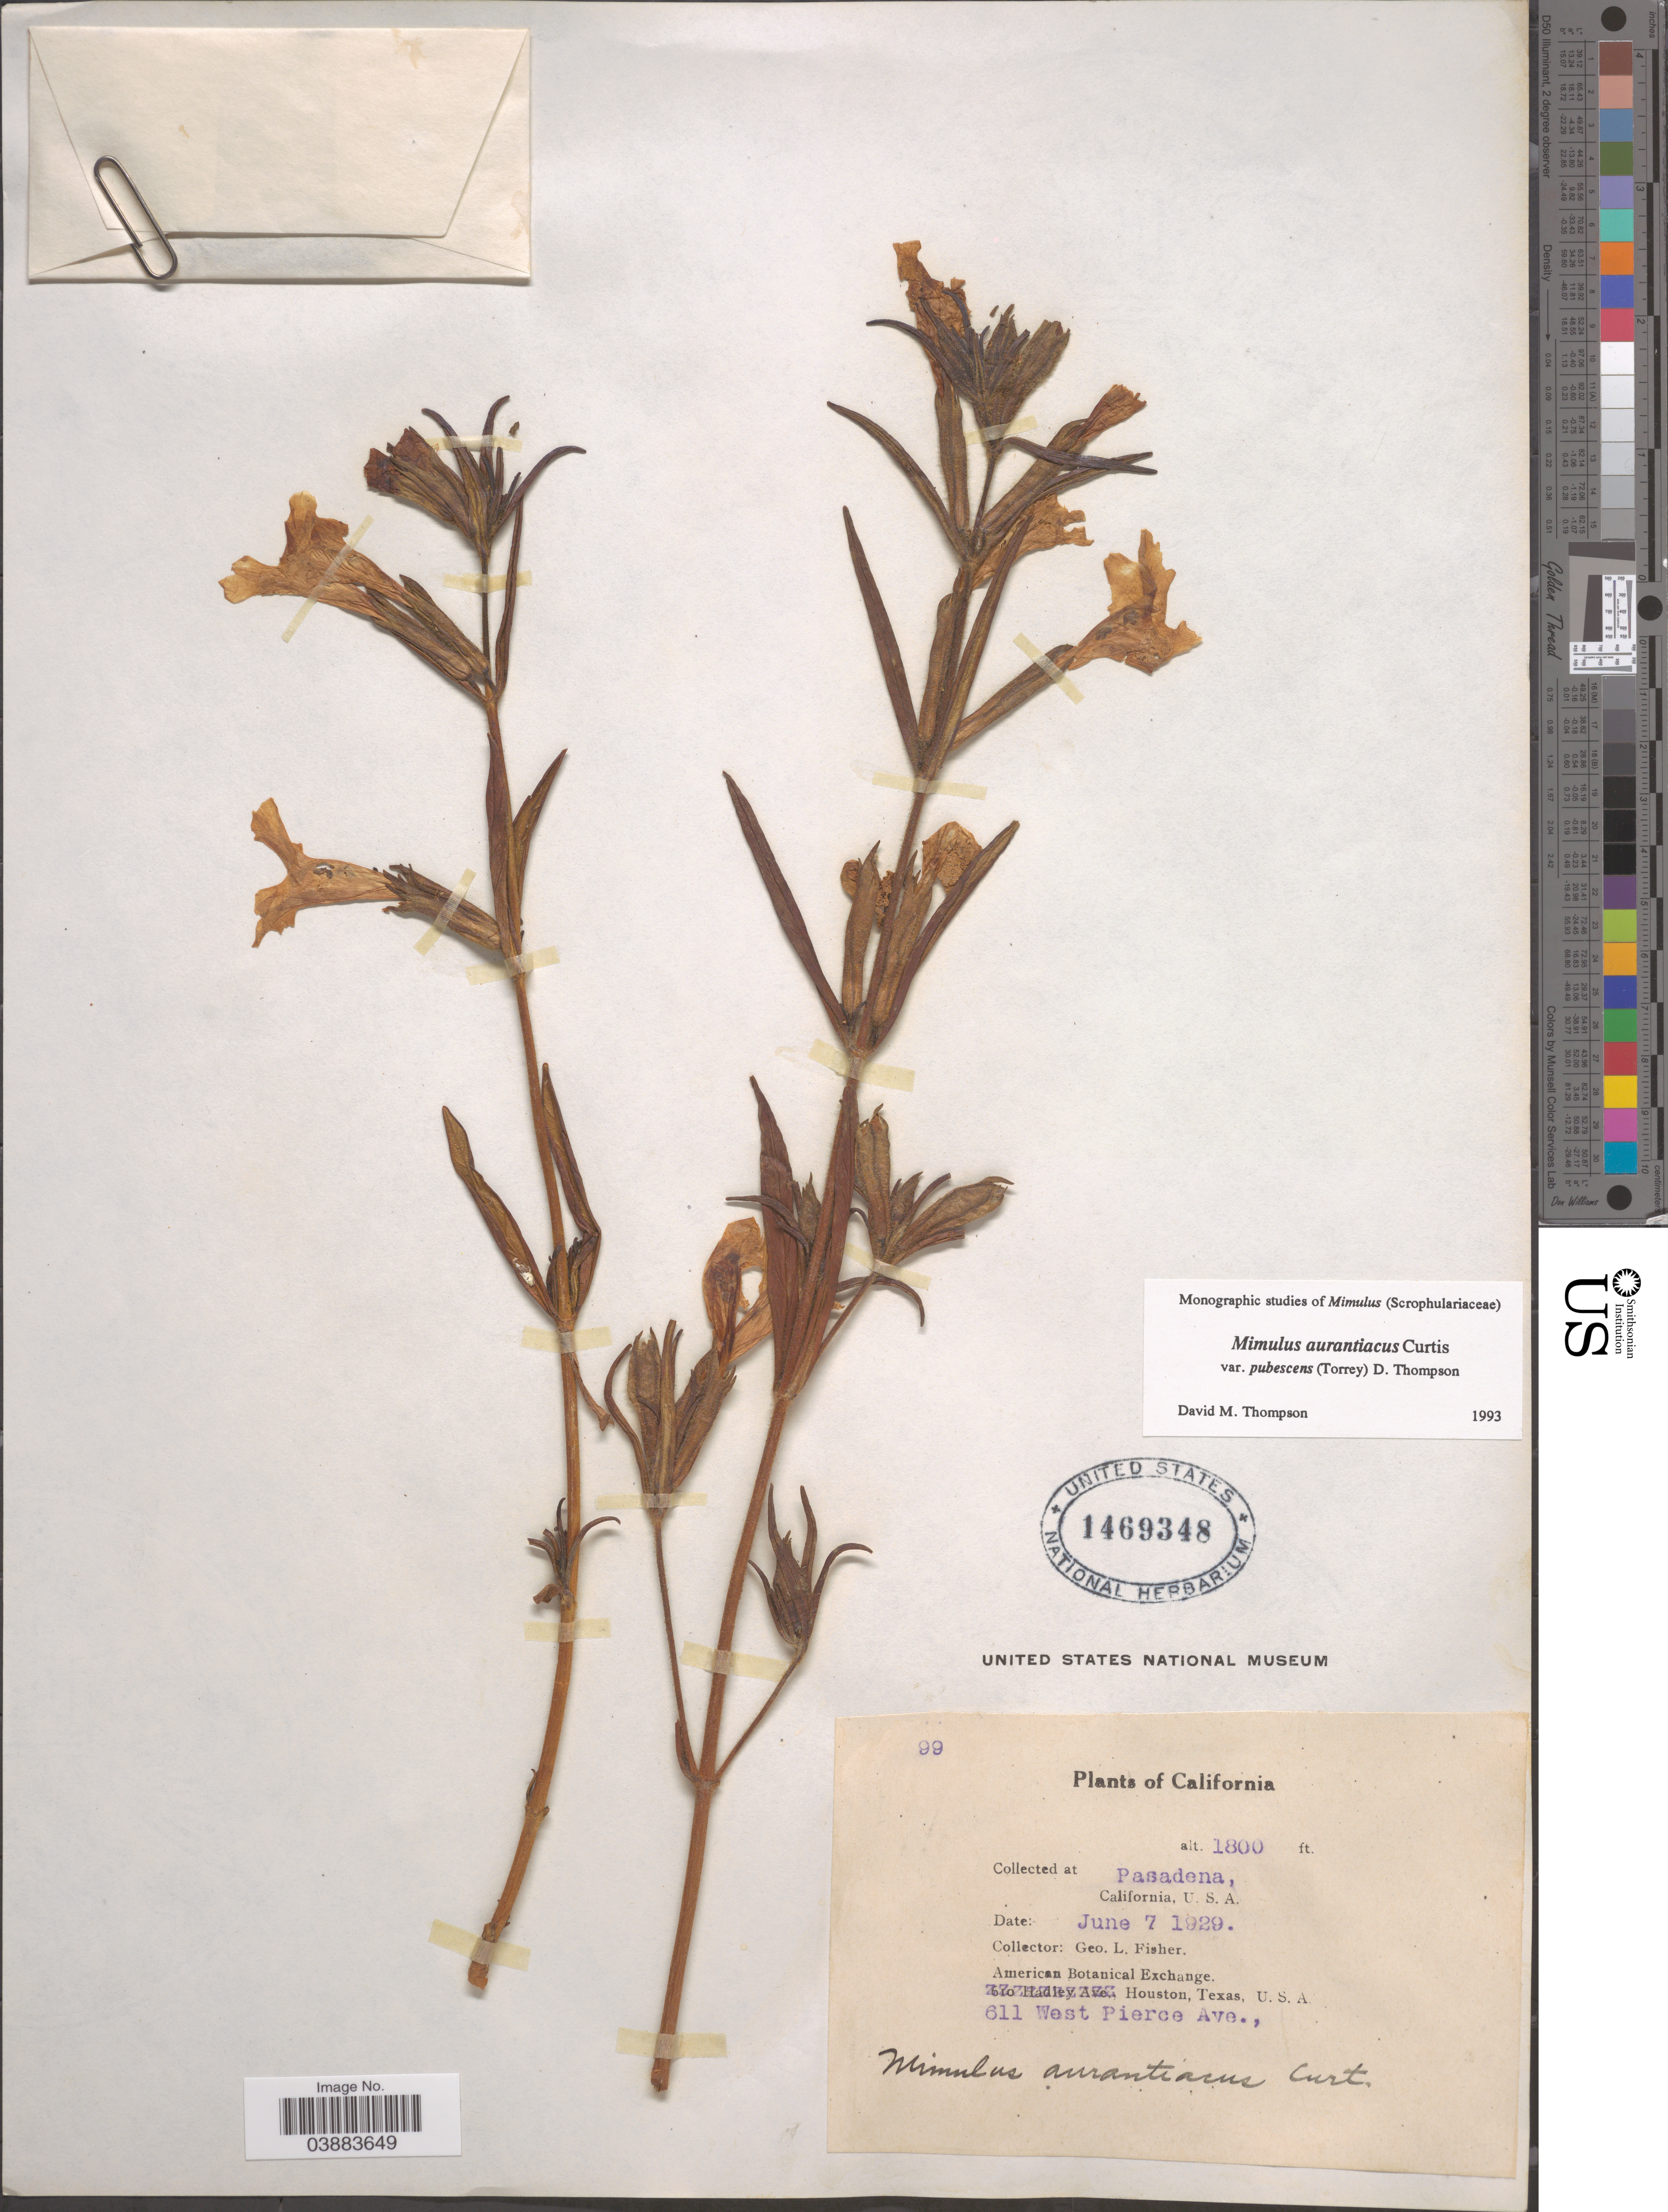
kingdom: Plantae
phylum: Tracheophyta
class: Magnoliopsida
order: Lamiales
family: Phrymaceae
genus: Diplacus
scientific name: Diplacus aurantiacus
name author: (Curtis) Jeps.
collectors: G. L. Fisher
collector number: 99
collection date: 1929-06-07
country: United States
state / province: California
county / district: Los Angeles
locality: Pasadena.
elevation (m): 549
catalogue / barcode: US 1469348